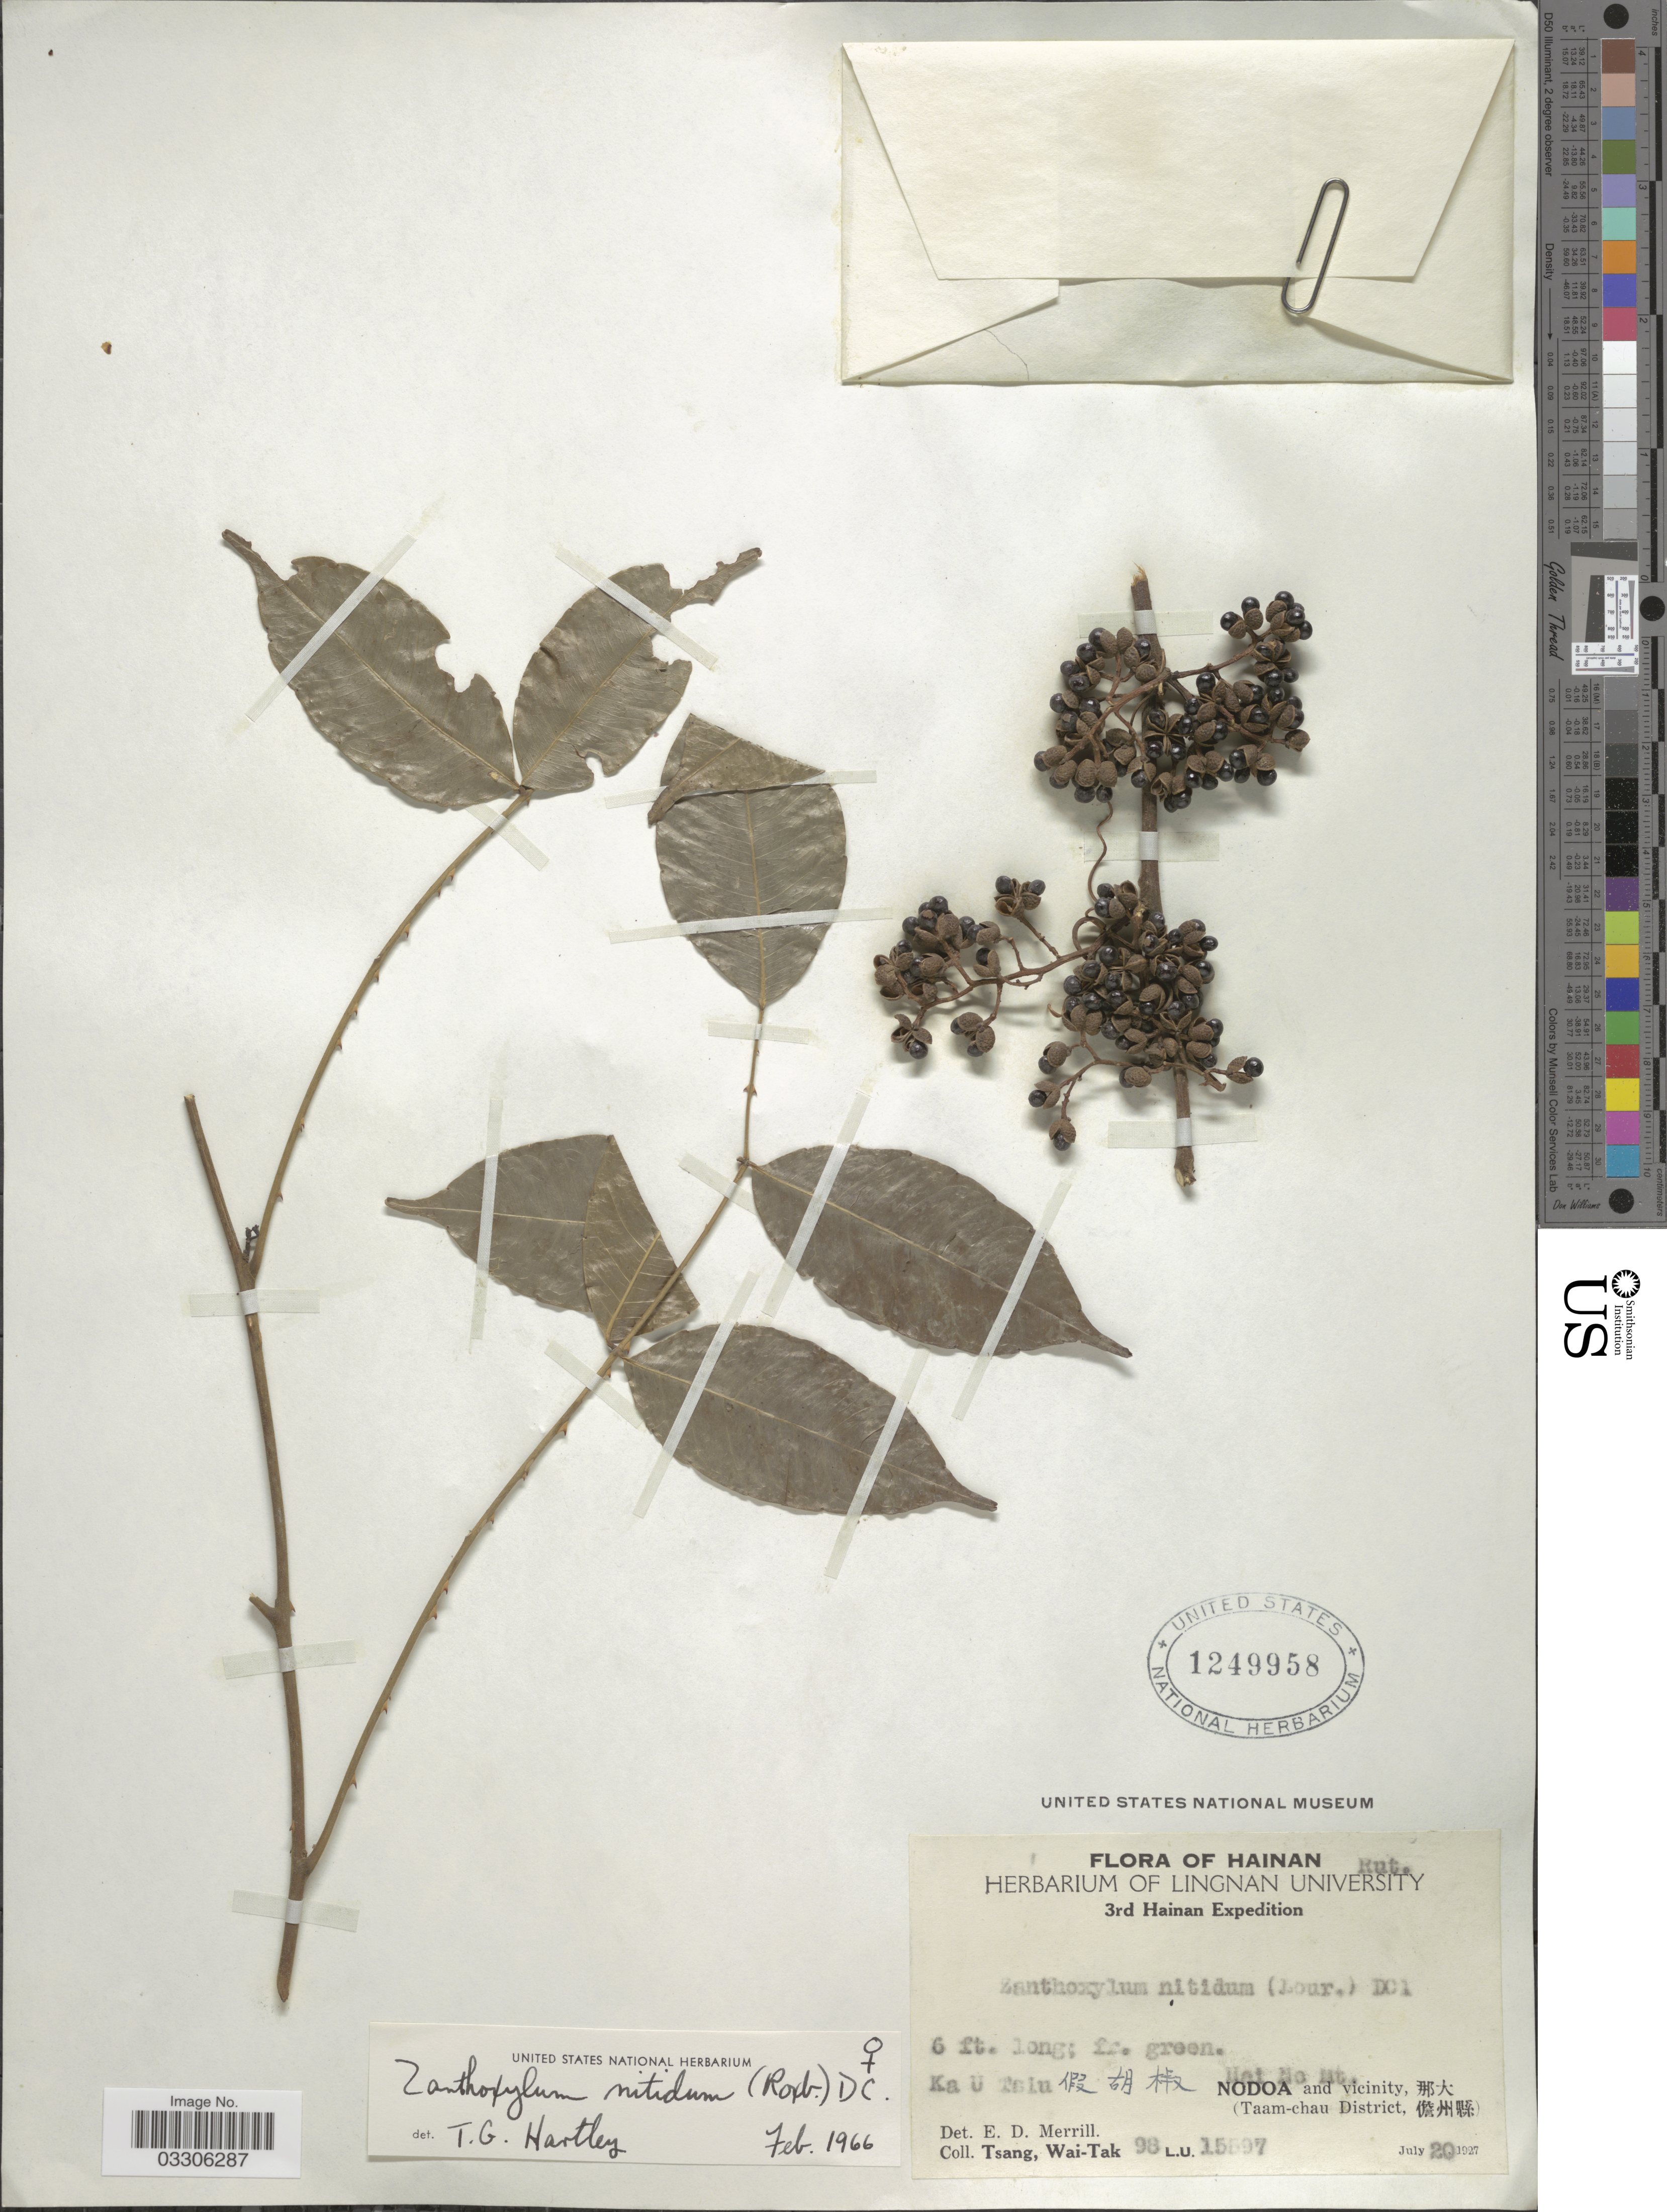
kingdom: Plantae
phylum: Tracheophyta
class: Magnoliopsida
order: Sapindales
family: Rutaceae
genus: Zanthoxylum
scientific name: Zanthoxylum nitidum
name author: Bunge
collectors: W. T. Tsang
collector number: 98L.U.15597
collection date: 1927-07-20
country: China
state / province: Hainan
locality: Ka U Tsiu X. Hai [interpreted] No [interpreted] Mt. Nodoa and vicinity, X. (Taam-chau District, X).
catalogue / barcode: US 1249958